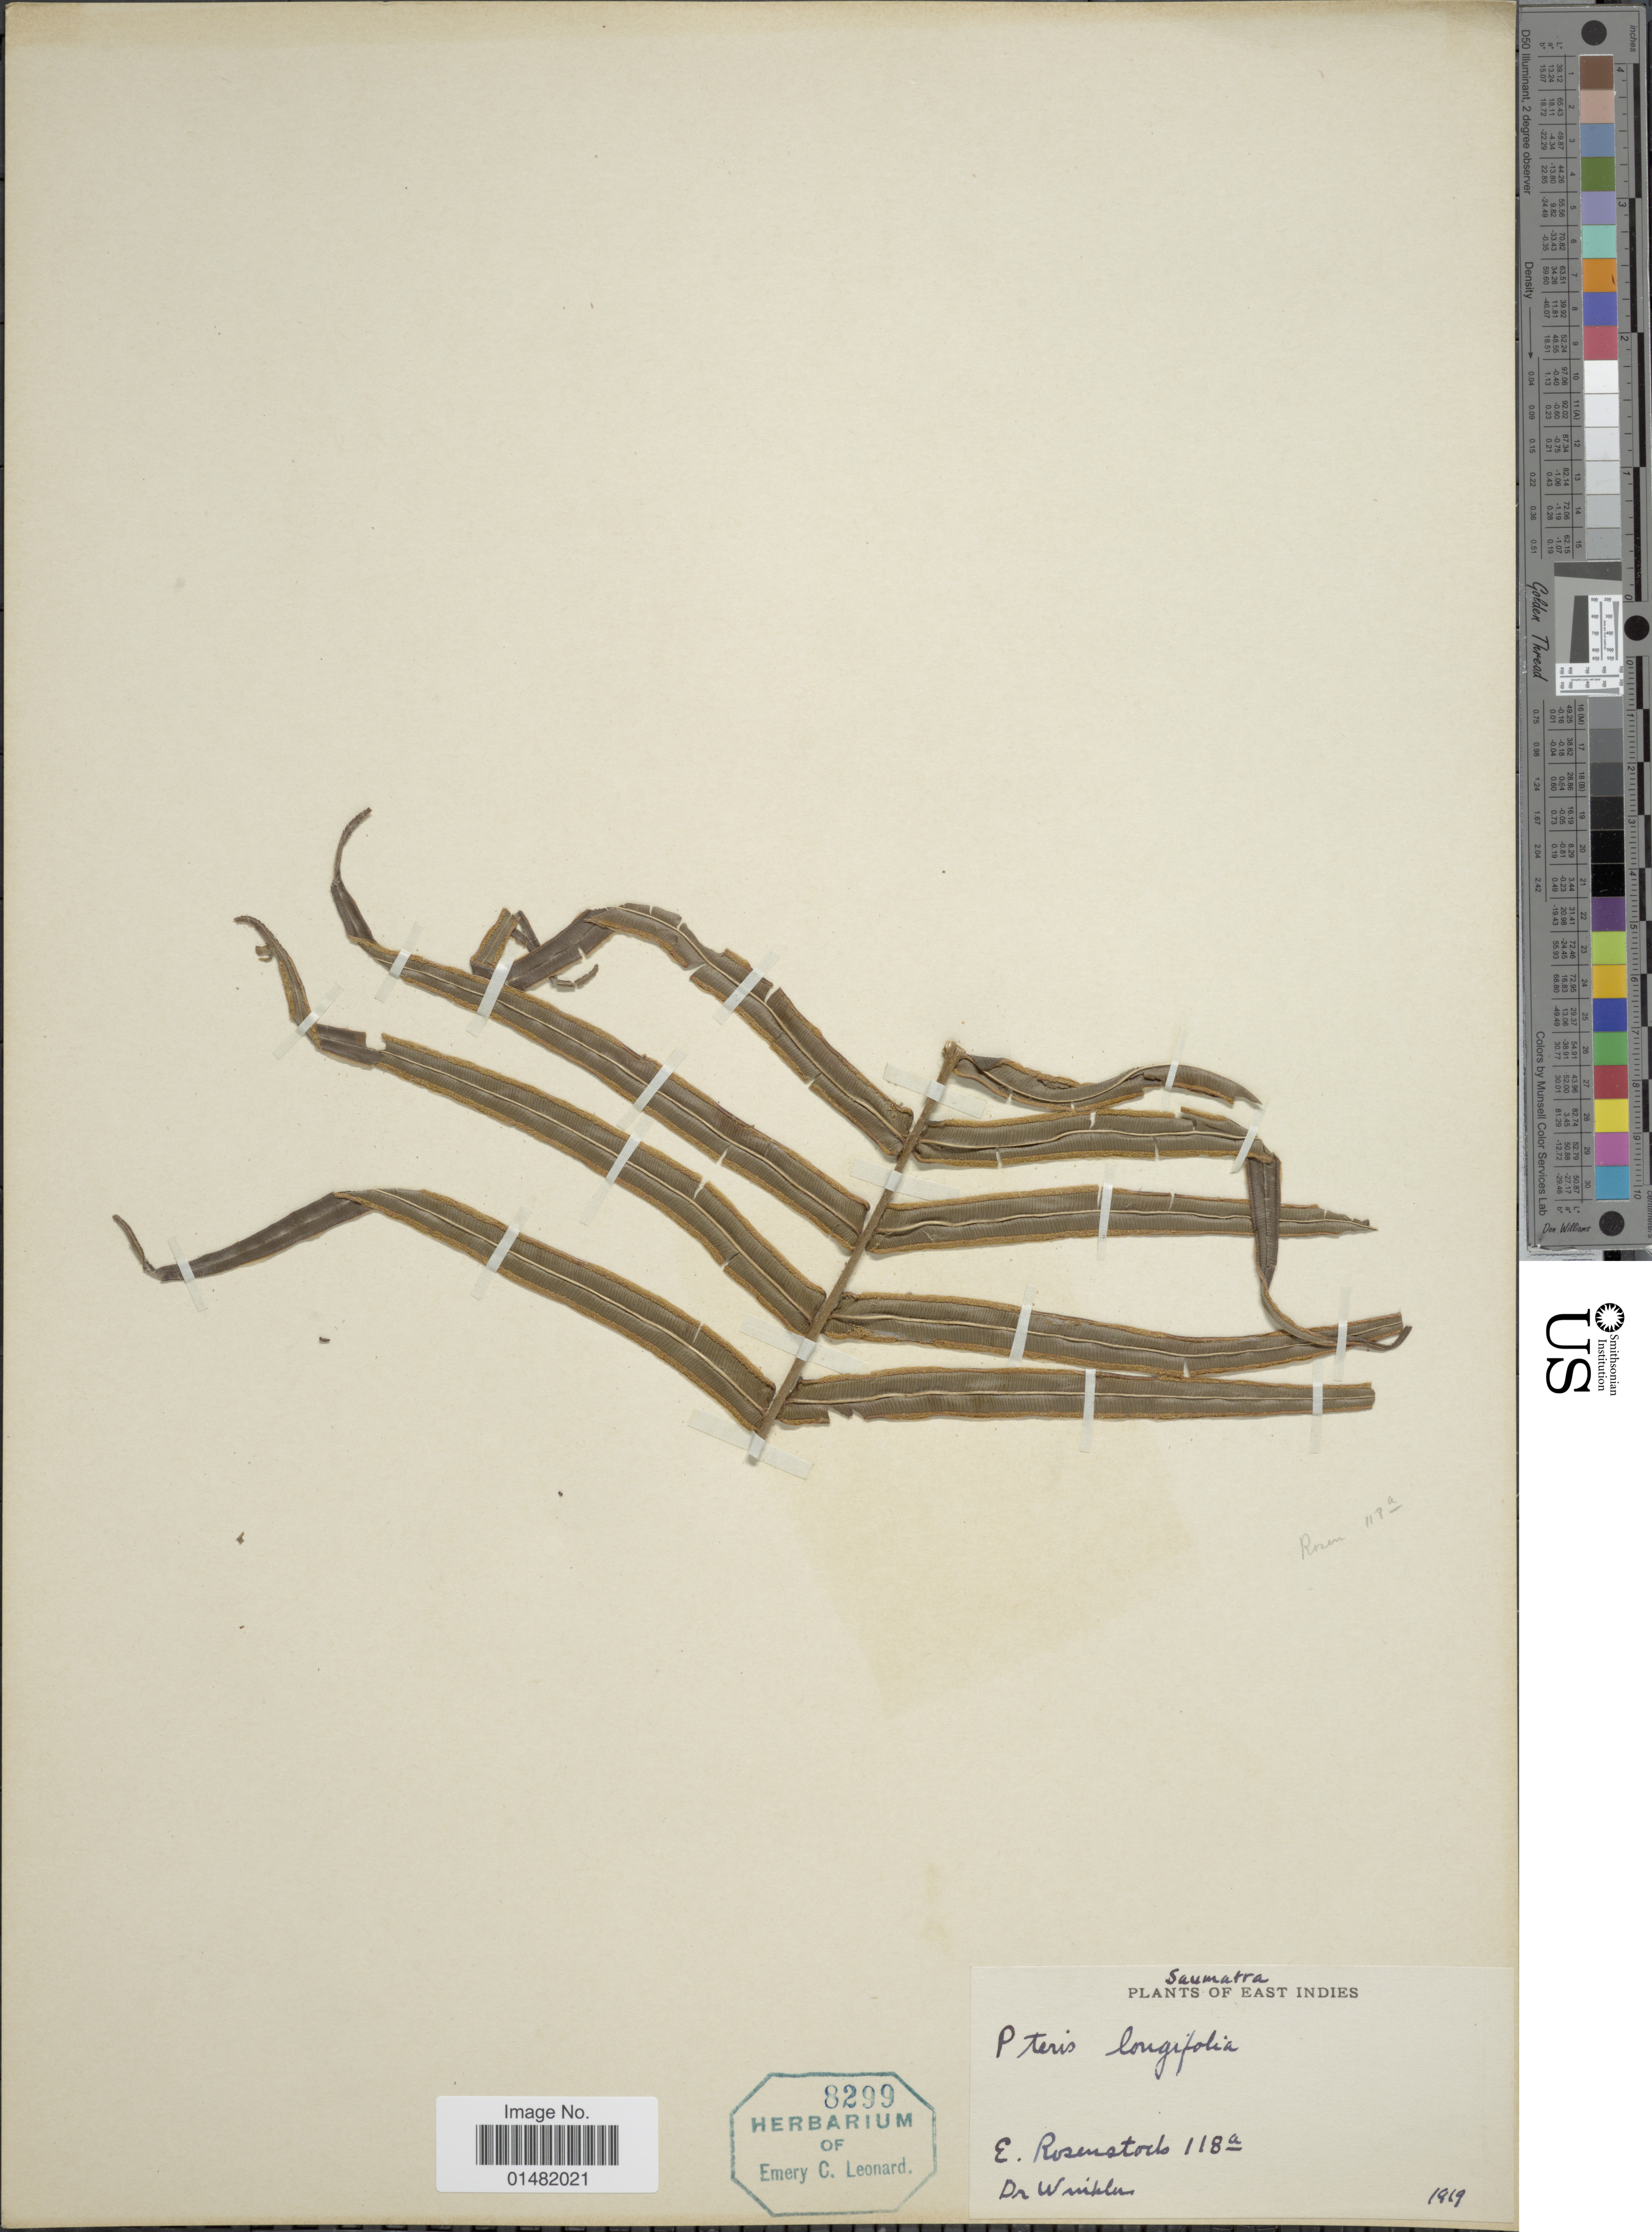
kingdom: Plantae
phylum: Tracheophyta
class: Polypodiopsida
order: Polypodiales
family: Pteridaceae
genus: Pteris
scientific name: Pteris vittata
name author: L.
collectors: E. Rosenstock & -. Winkler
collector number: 118a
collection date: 1919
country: Indonesia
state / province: Sumatra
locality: East Indies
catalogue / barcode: US 8299